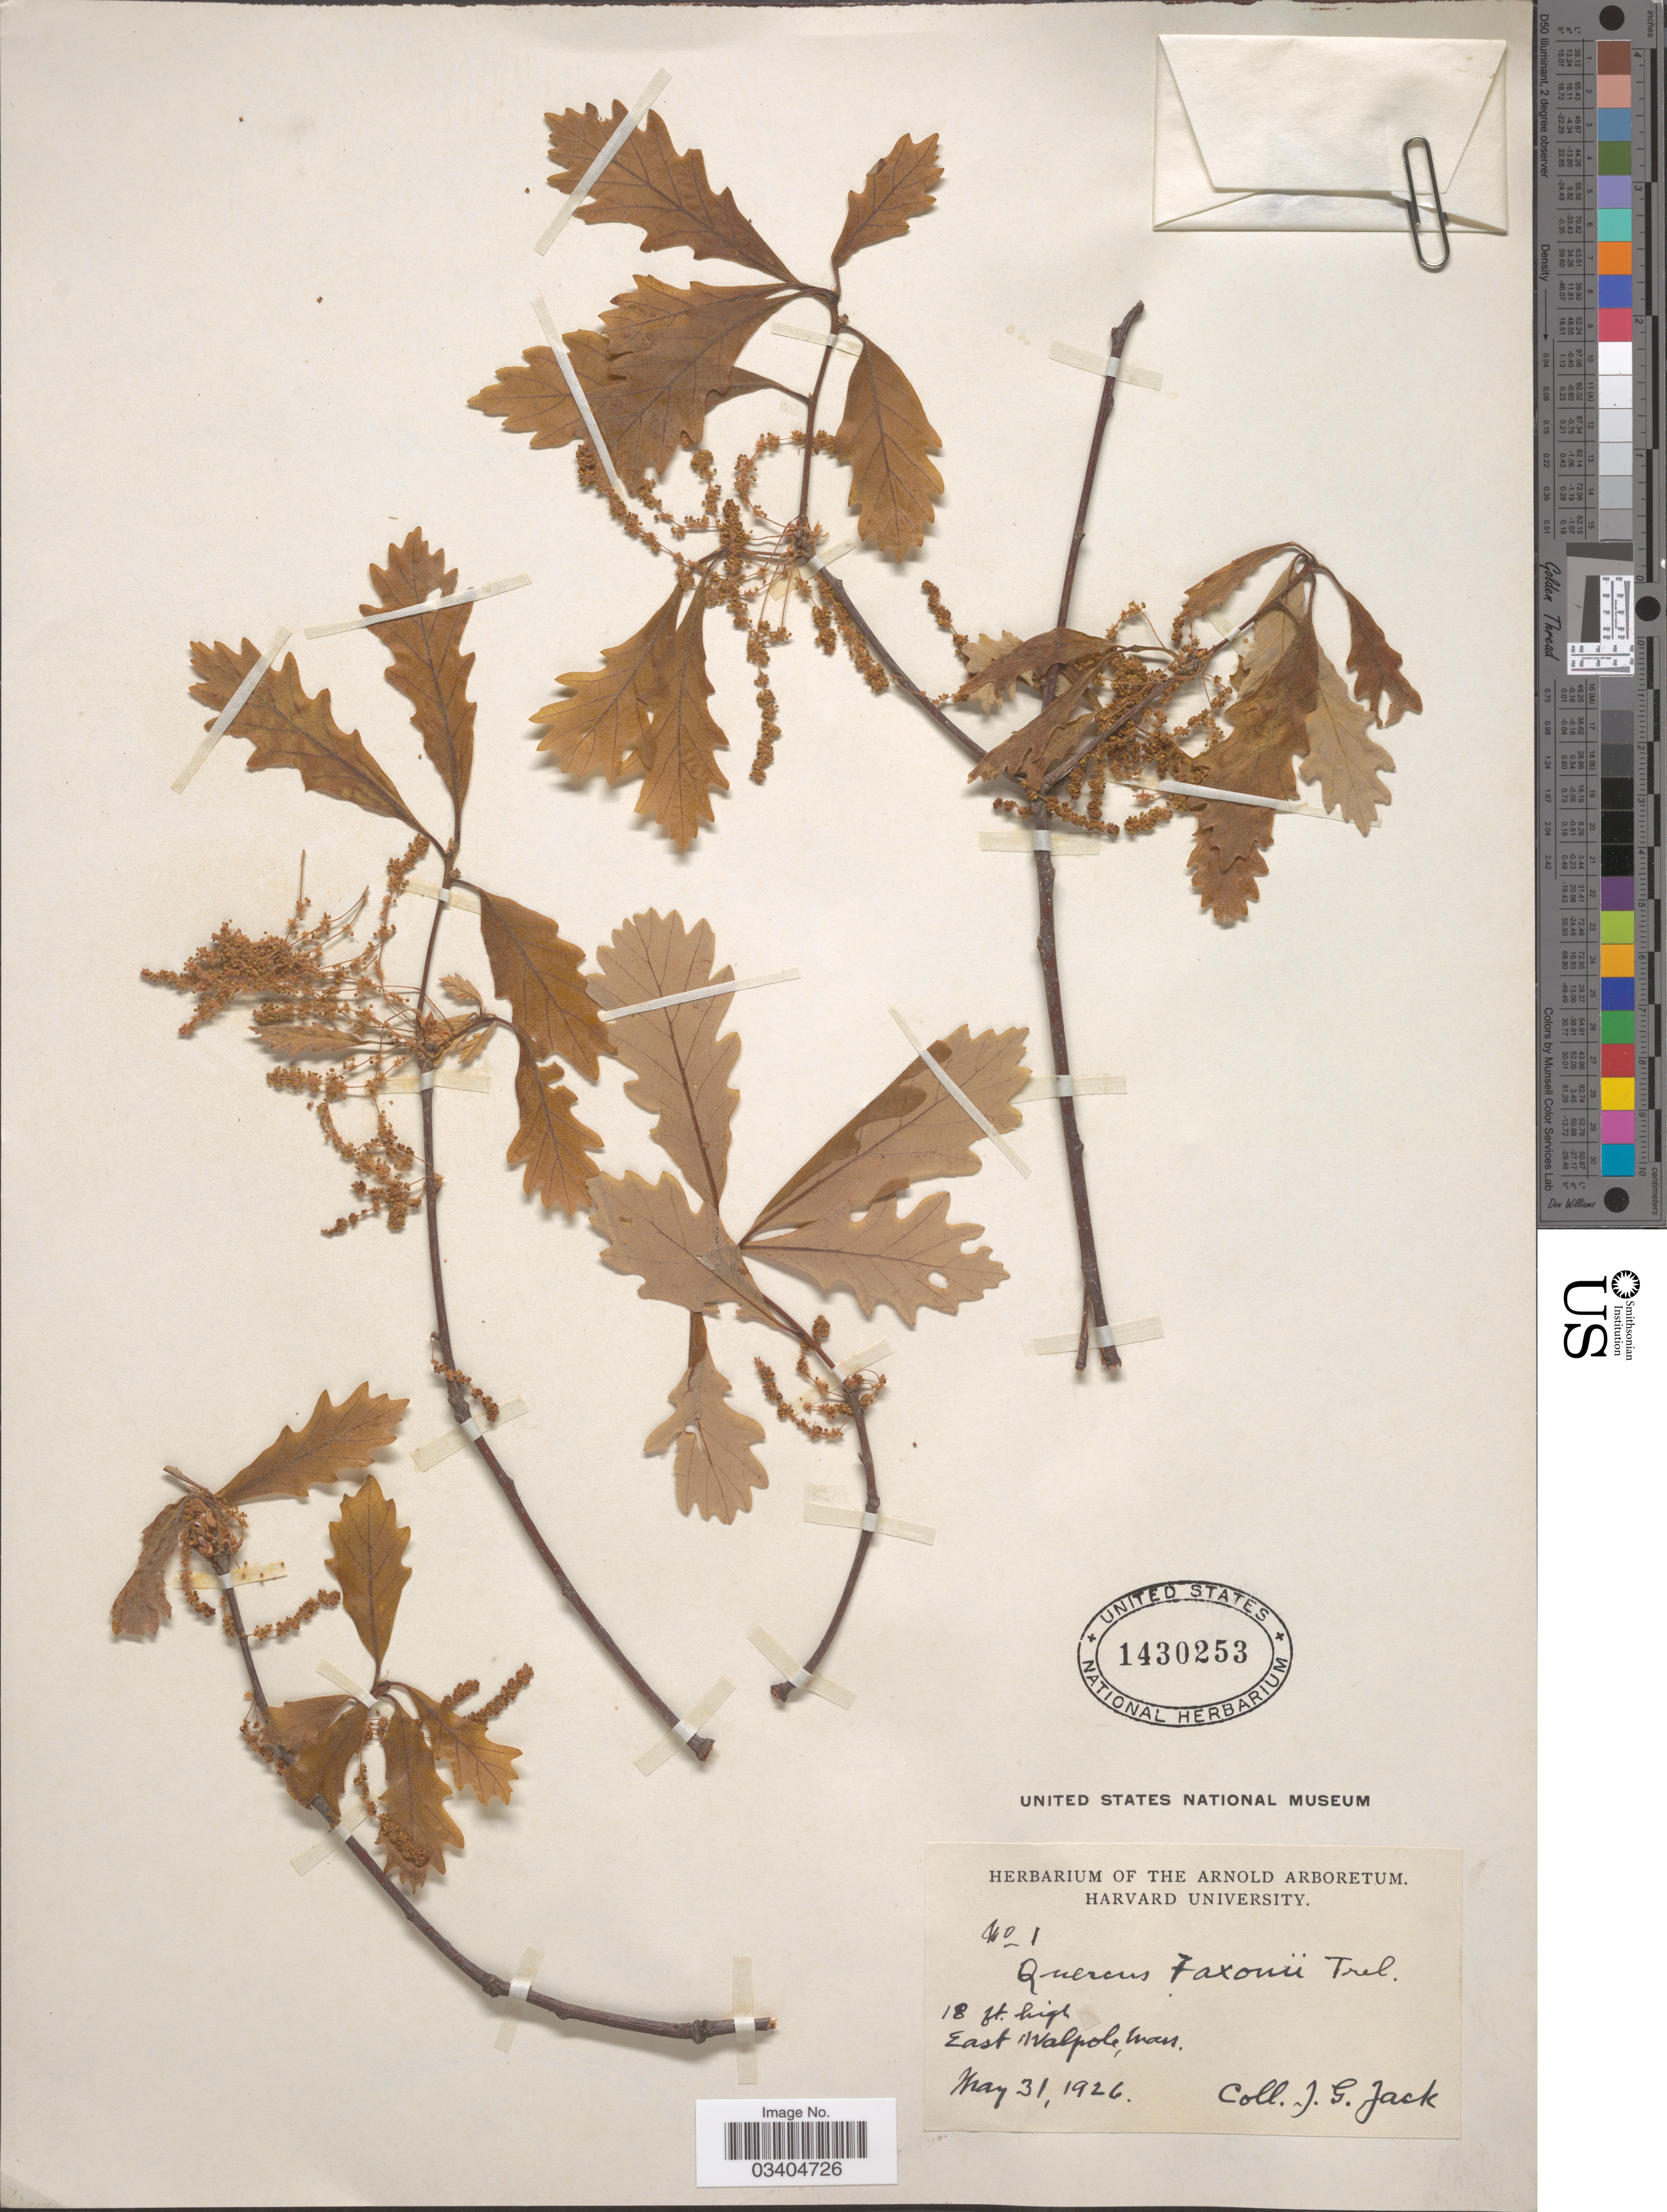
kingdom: Plantae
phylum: Tracheophyta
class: Magnoliopsida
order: Fagales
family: Fagaceae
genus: Quercus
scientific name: Quercus x faxonii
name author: Trel.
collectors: J. G. Jack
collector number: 1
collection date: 1926-05-31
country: United States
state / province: Massachusetts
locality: East Walpole.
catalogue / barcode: US 1430253